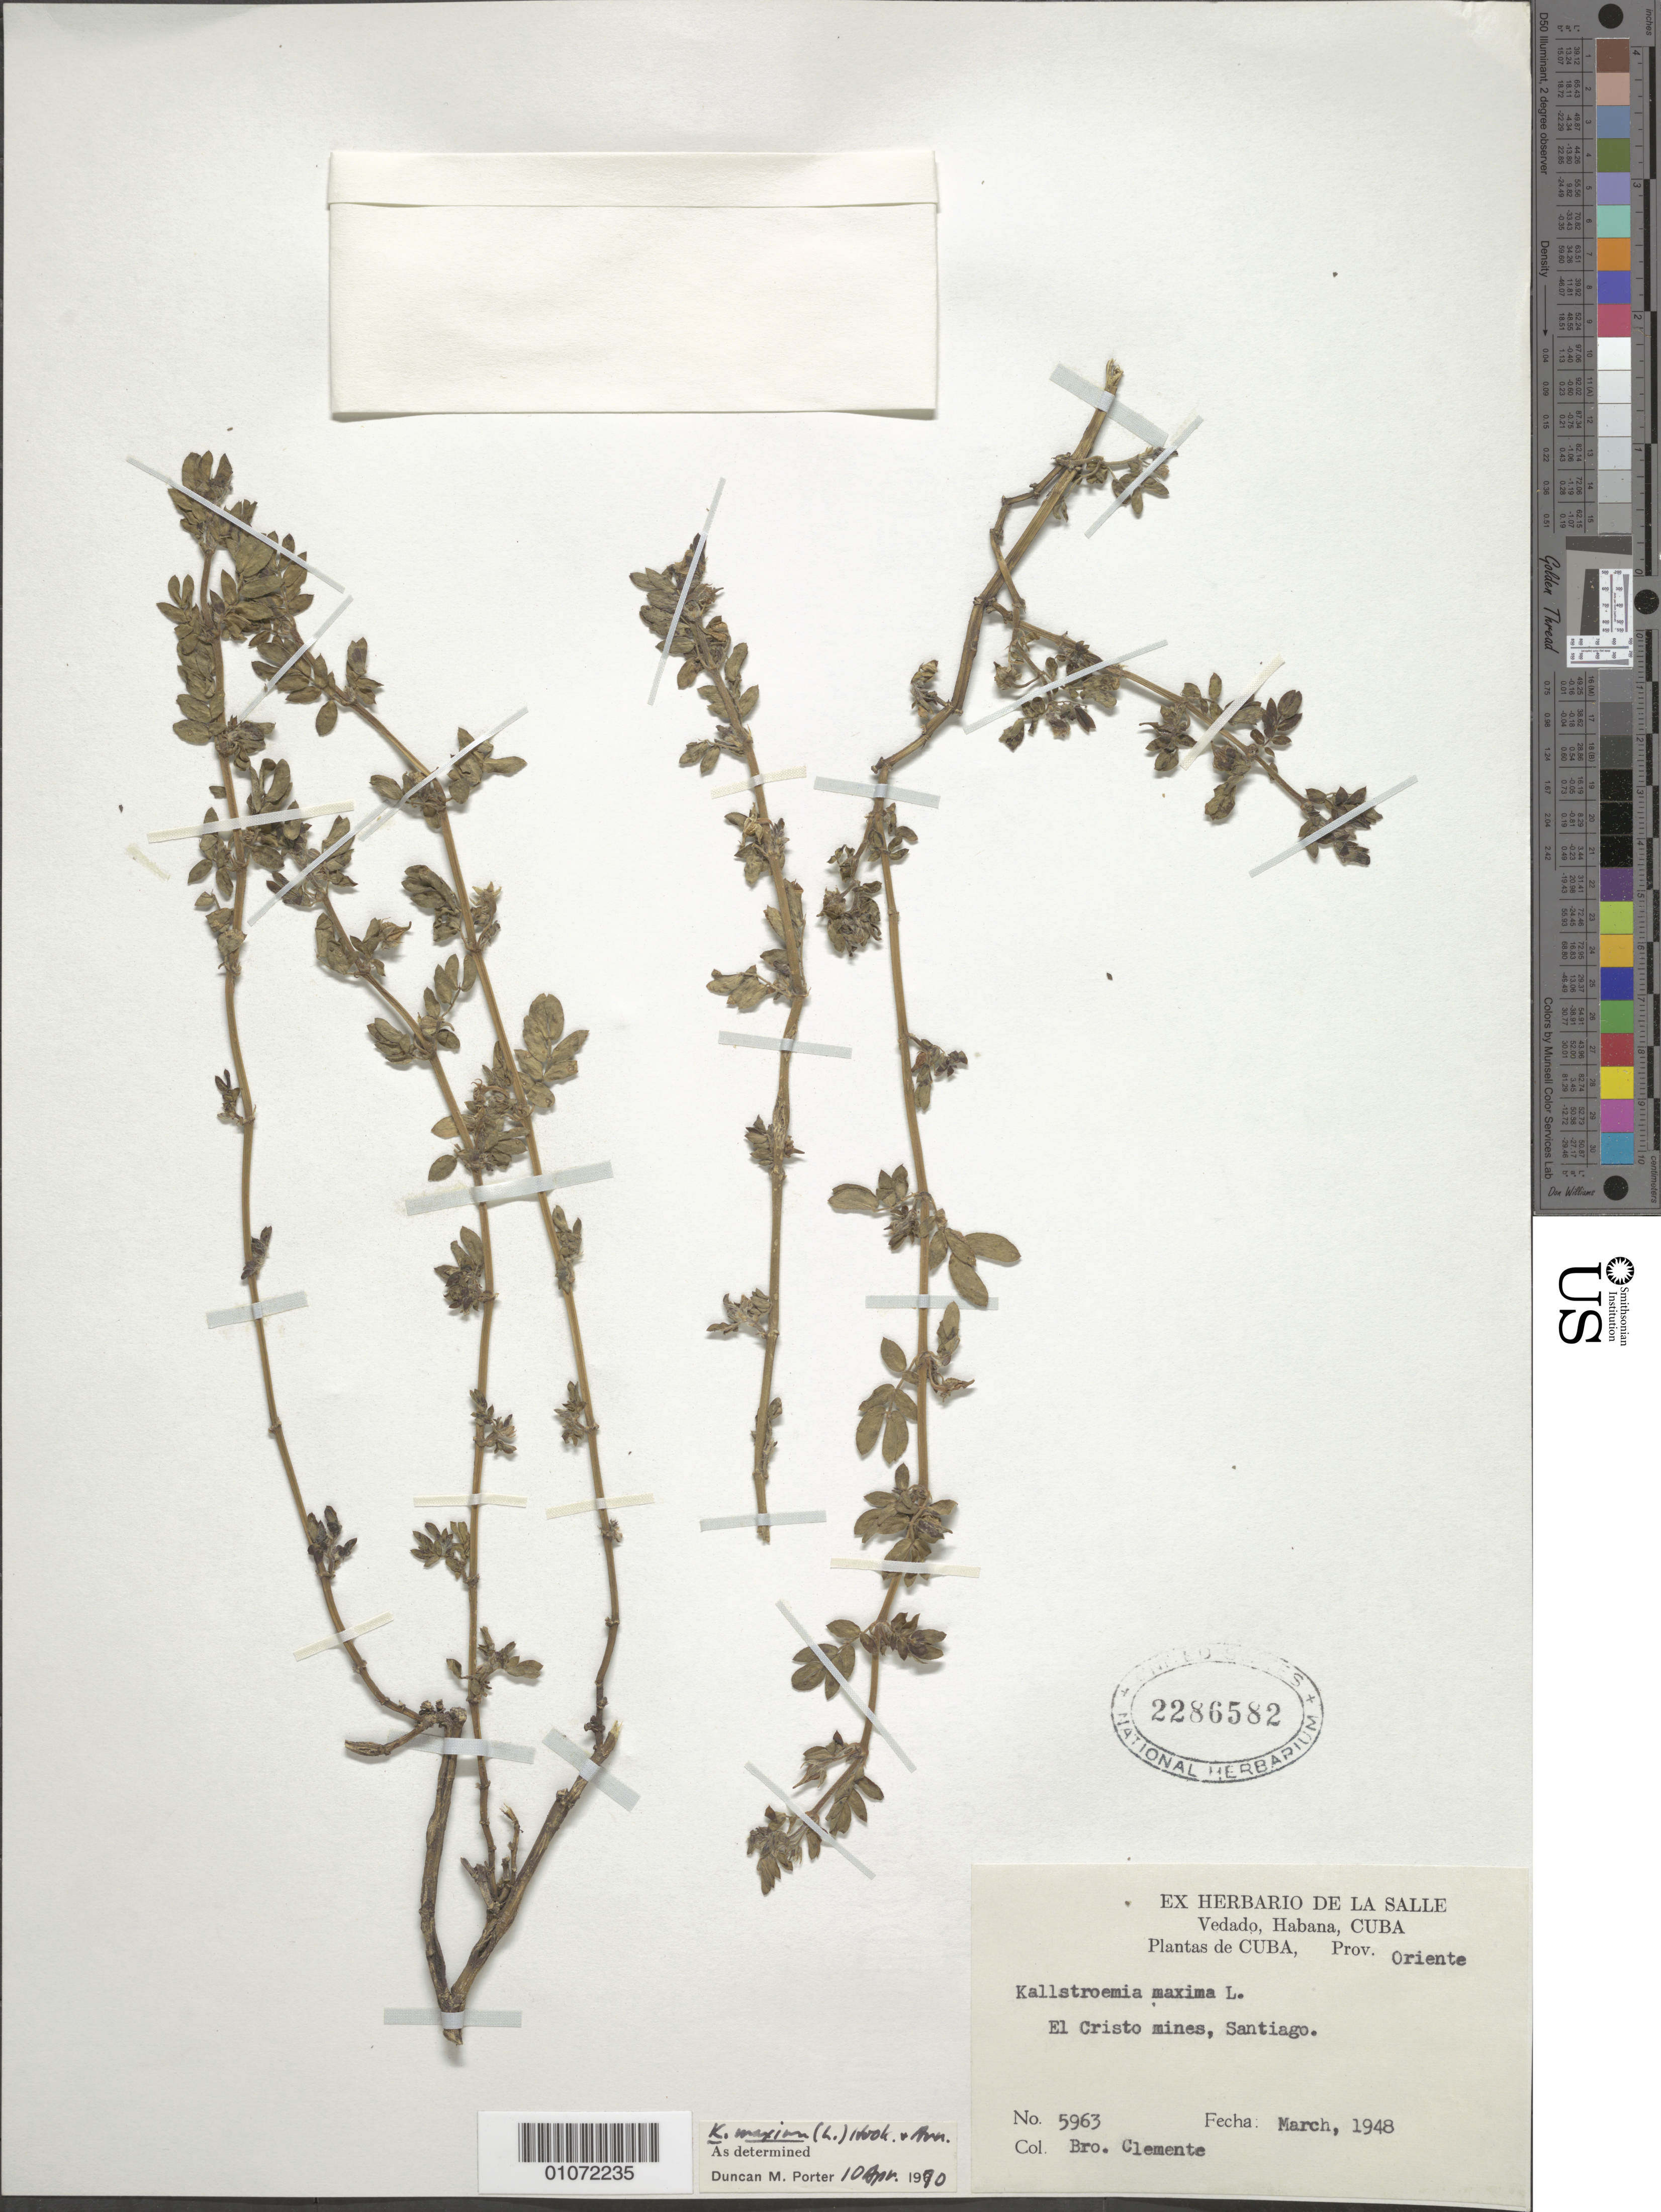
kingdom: Plantae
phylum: Tracheophyta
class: Magnoliopsida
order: Zygophyllales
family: Zygophyllaceae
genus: Kallstroemia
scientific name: Kallstroemia maxima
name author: (L.) Hook. & Arn.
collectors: Bro. Clemente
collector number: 5963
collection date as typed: Mar 1948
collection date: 1948-03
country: Cuba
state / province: Santiago de Cuba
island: Cuba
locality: El cristo mines, Santiago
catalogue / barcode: US 2286582